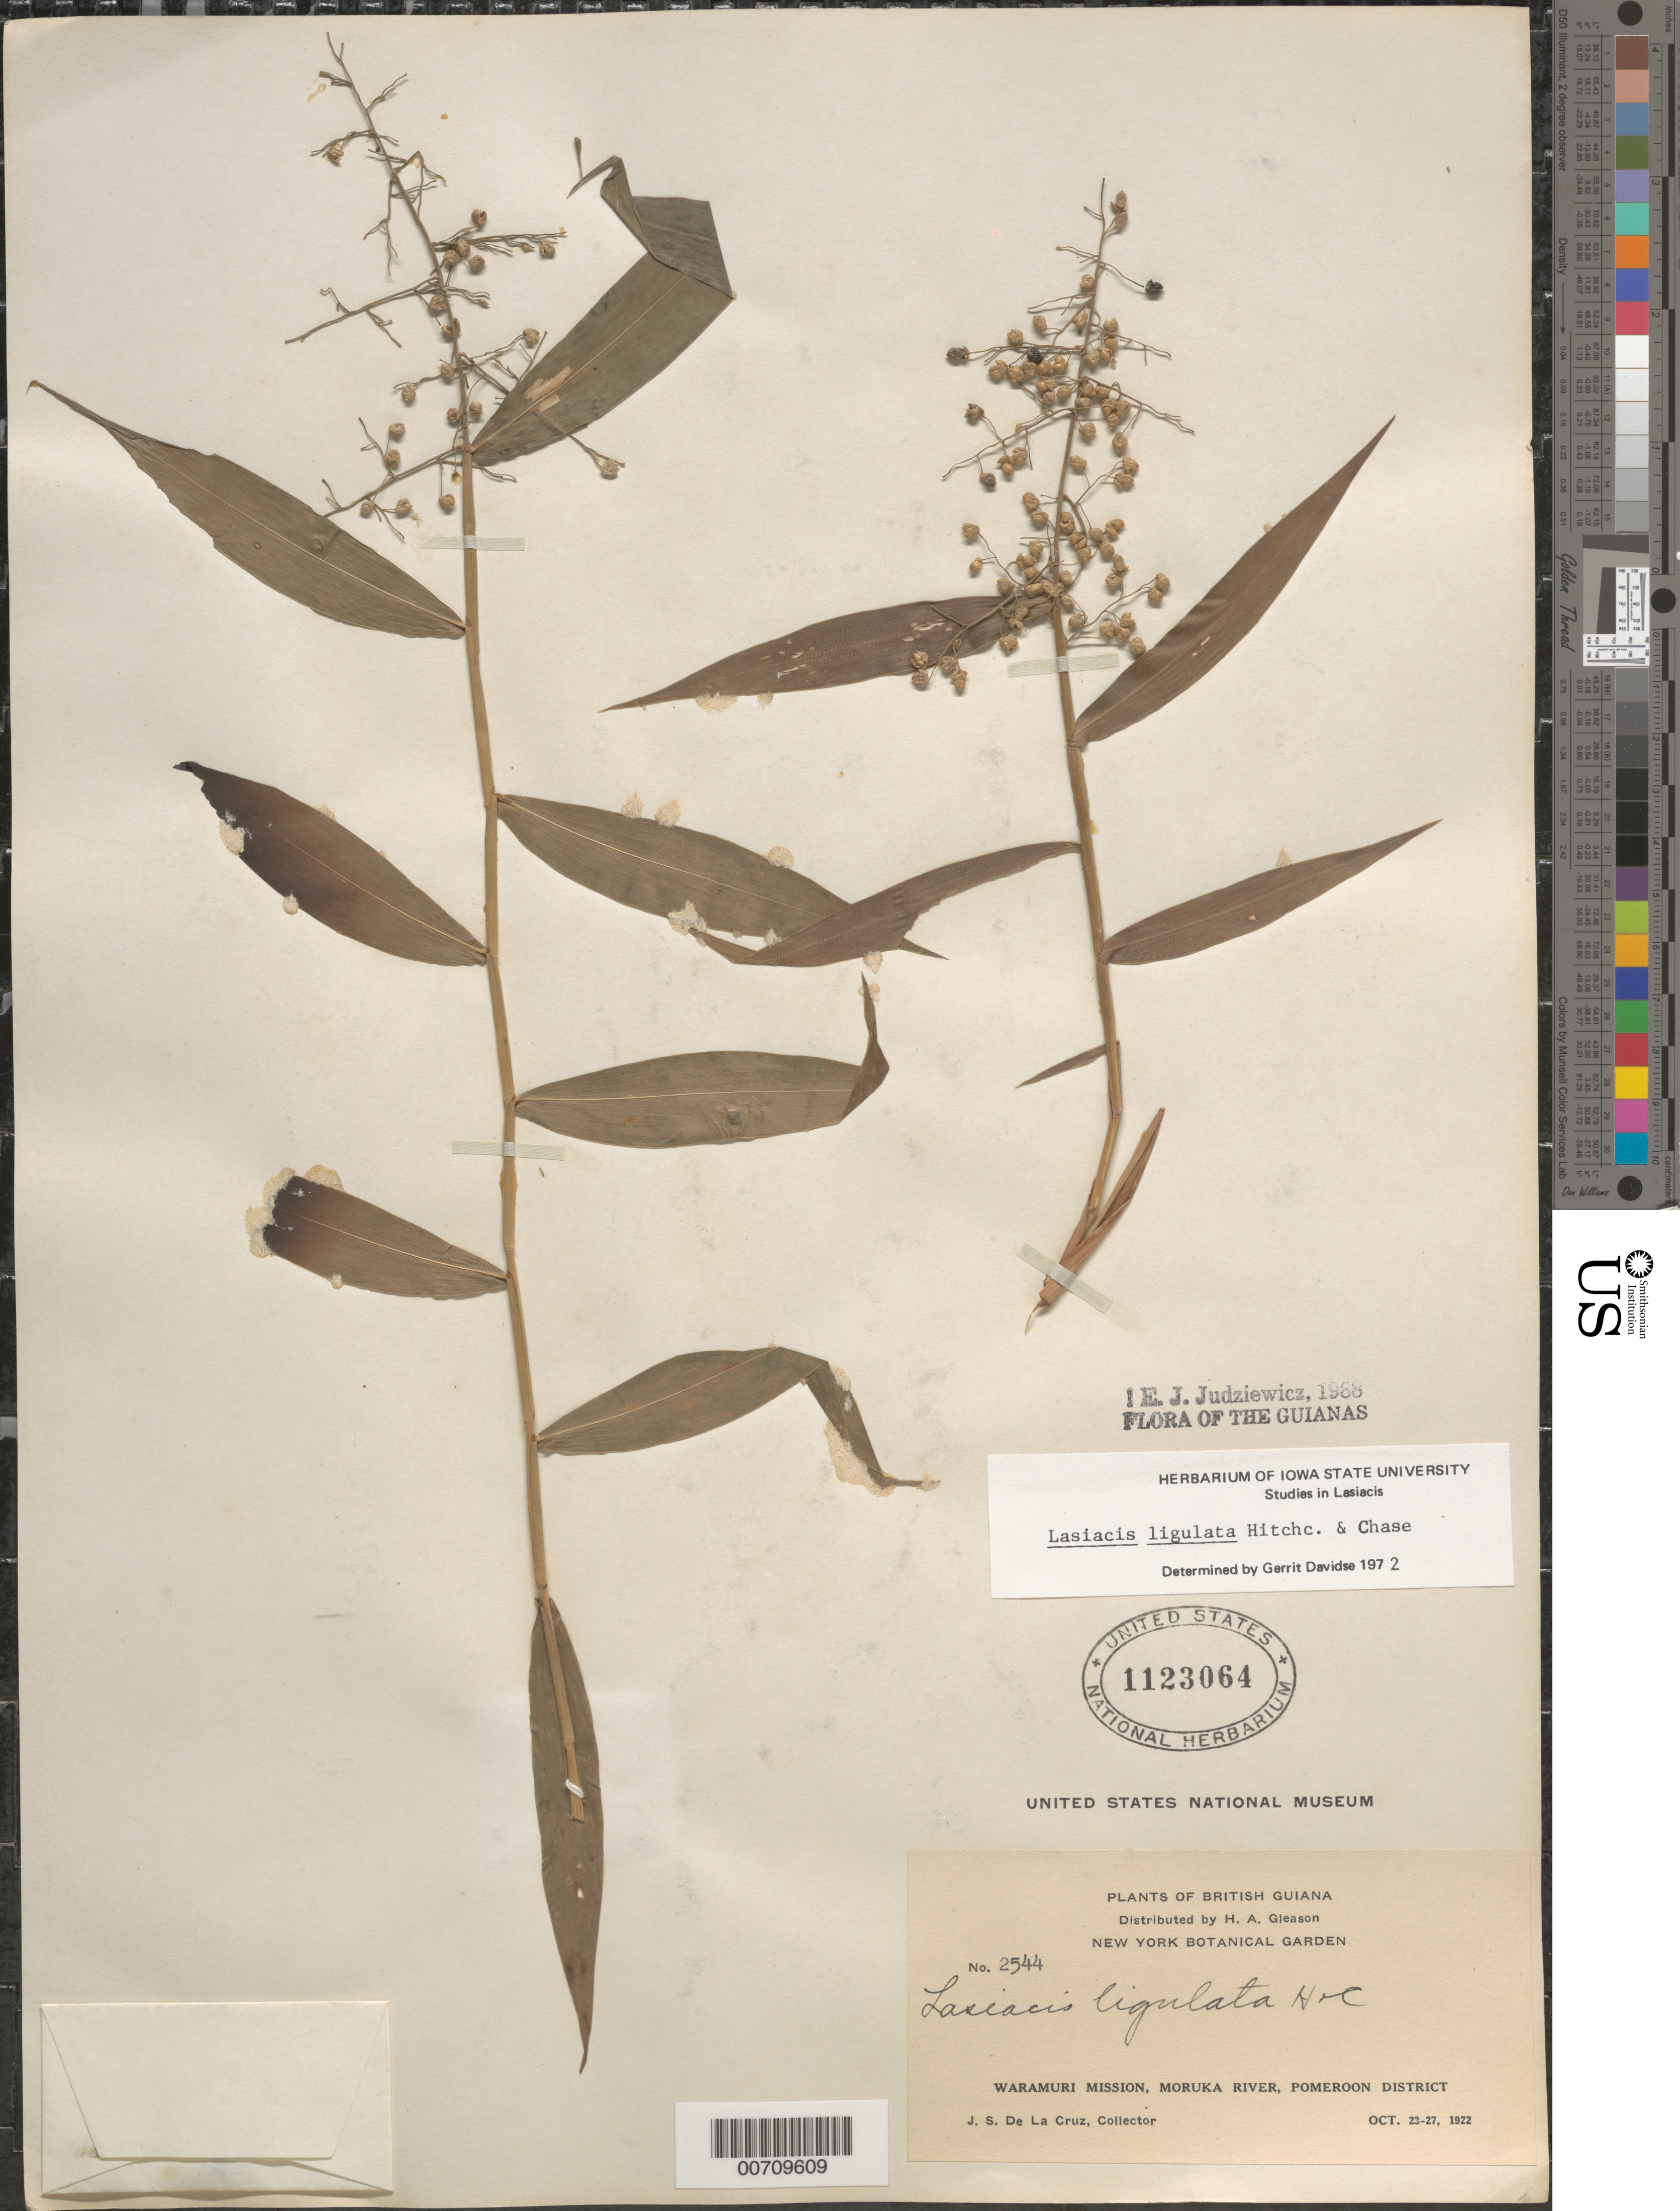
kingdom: Plantae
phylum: Tracheophyta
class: Liliopsida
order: Poales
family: Poaceae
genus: Lasiacis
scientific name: Lasiacis ligulata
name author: Hitchc. & Chase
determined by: Davidse, Gerrit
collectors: J. S. de la Cruz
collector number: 2544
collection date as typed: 23-Oct-22 to 27-Oct-22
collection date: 1922-10-23/1922-10-27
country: Guyana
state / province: Pomeroon-Supenaam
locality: Waramuri Mission, Moruka R., Pomeroon Dist.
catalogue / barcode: US 1123064